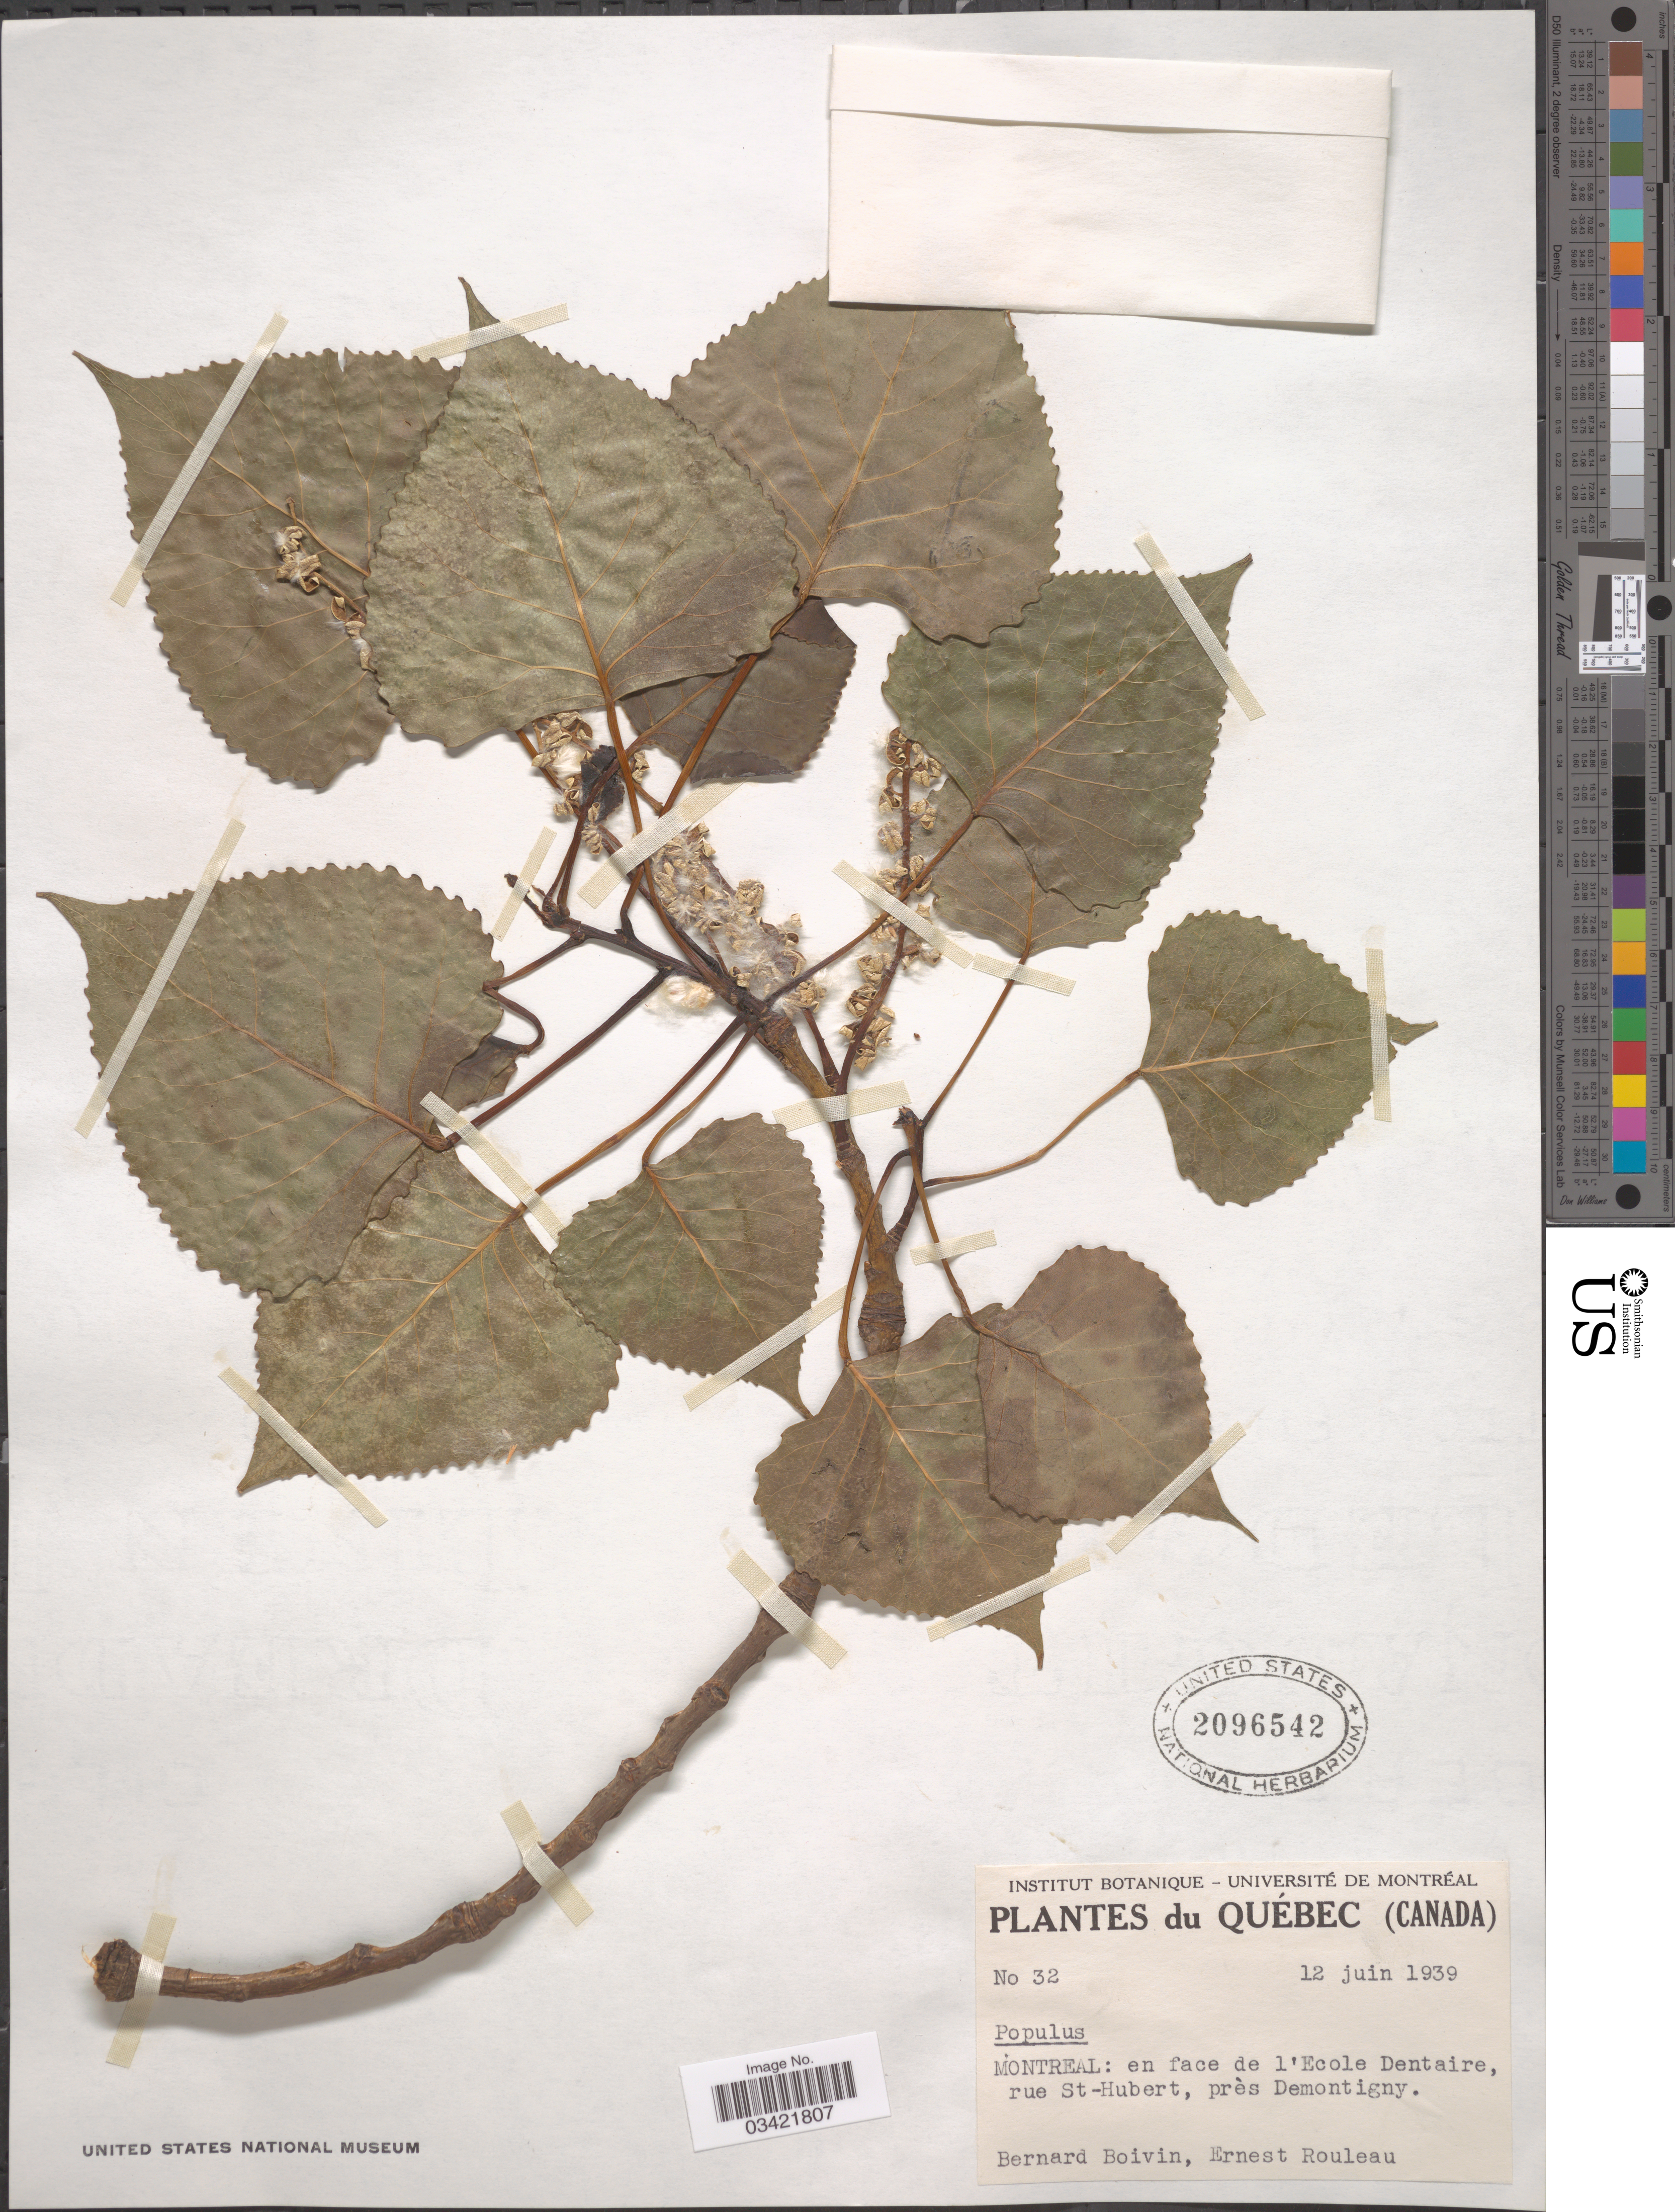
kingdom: Plantae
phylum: Tracheophyta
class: Magnoliopsida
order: Malpighiales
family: Salicaceae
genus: Populus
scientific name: Populus deltoides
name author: W. Bartram ex Marshall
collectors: J. R. B. Boivin & E. Rouleau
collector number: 32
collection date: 1939-06-12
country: Canada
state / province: Quebec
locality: Montreal: en face de l'Ecole Dentaire, rue St-Hubert, près Demontigny.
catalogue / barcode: US 2096542